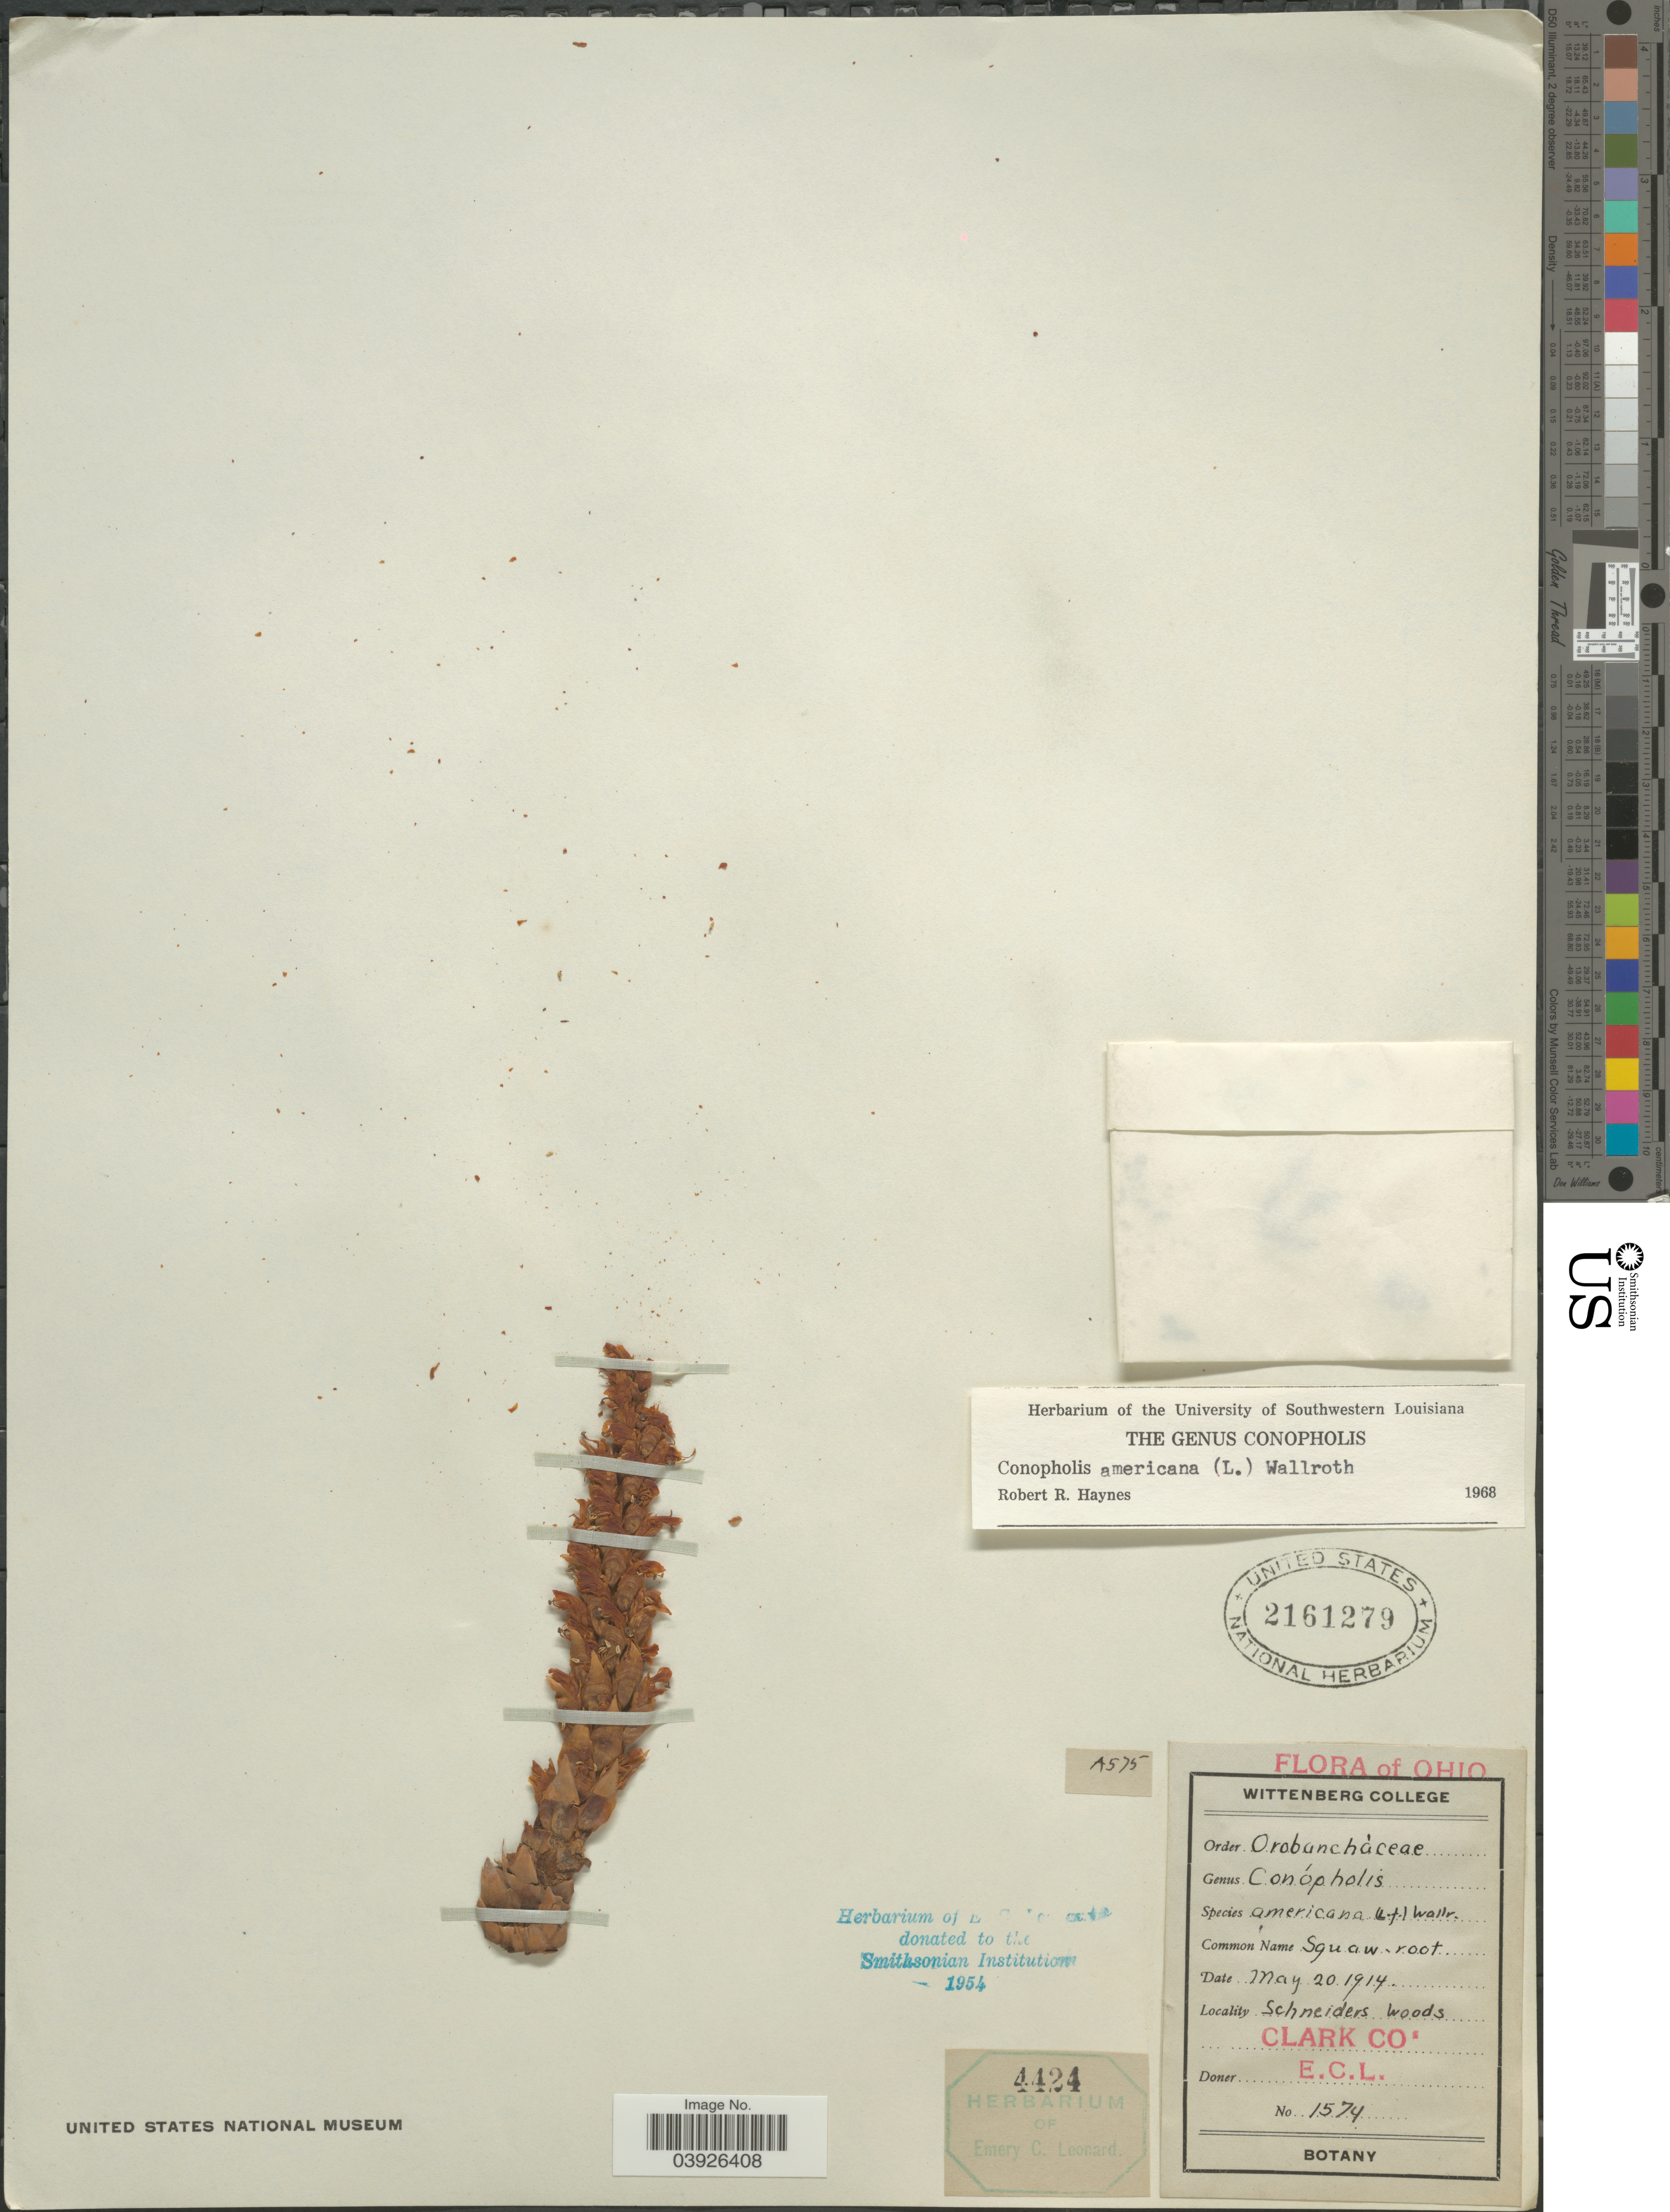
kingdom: Plantae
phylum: Tracheophyta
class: Magnoliopsida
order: Lamiales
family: Orobanchaceae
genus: Conopholis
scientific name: Conopholis americana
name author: (L. f.) Wallr.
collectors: E. C. Leonard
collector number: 1574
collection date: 1914-05-20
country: United States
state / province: Ohio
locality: Schneiders Woods. Clark Co.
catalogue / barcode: US 2161279